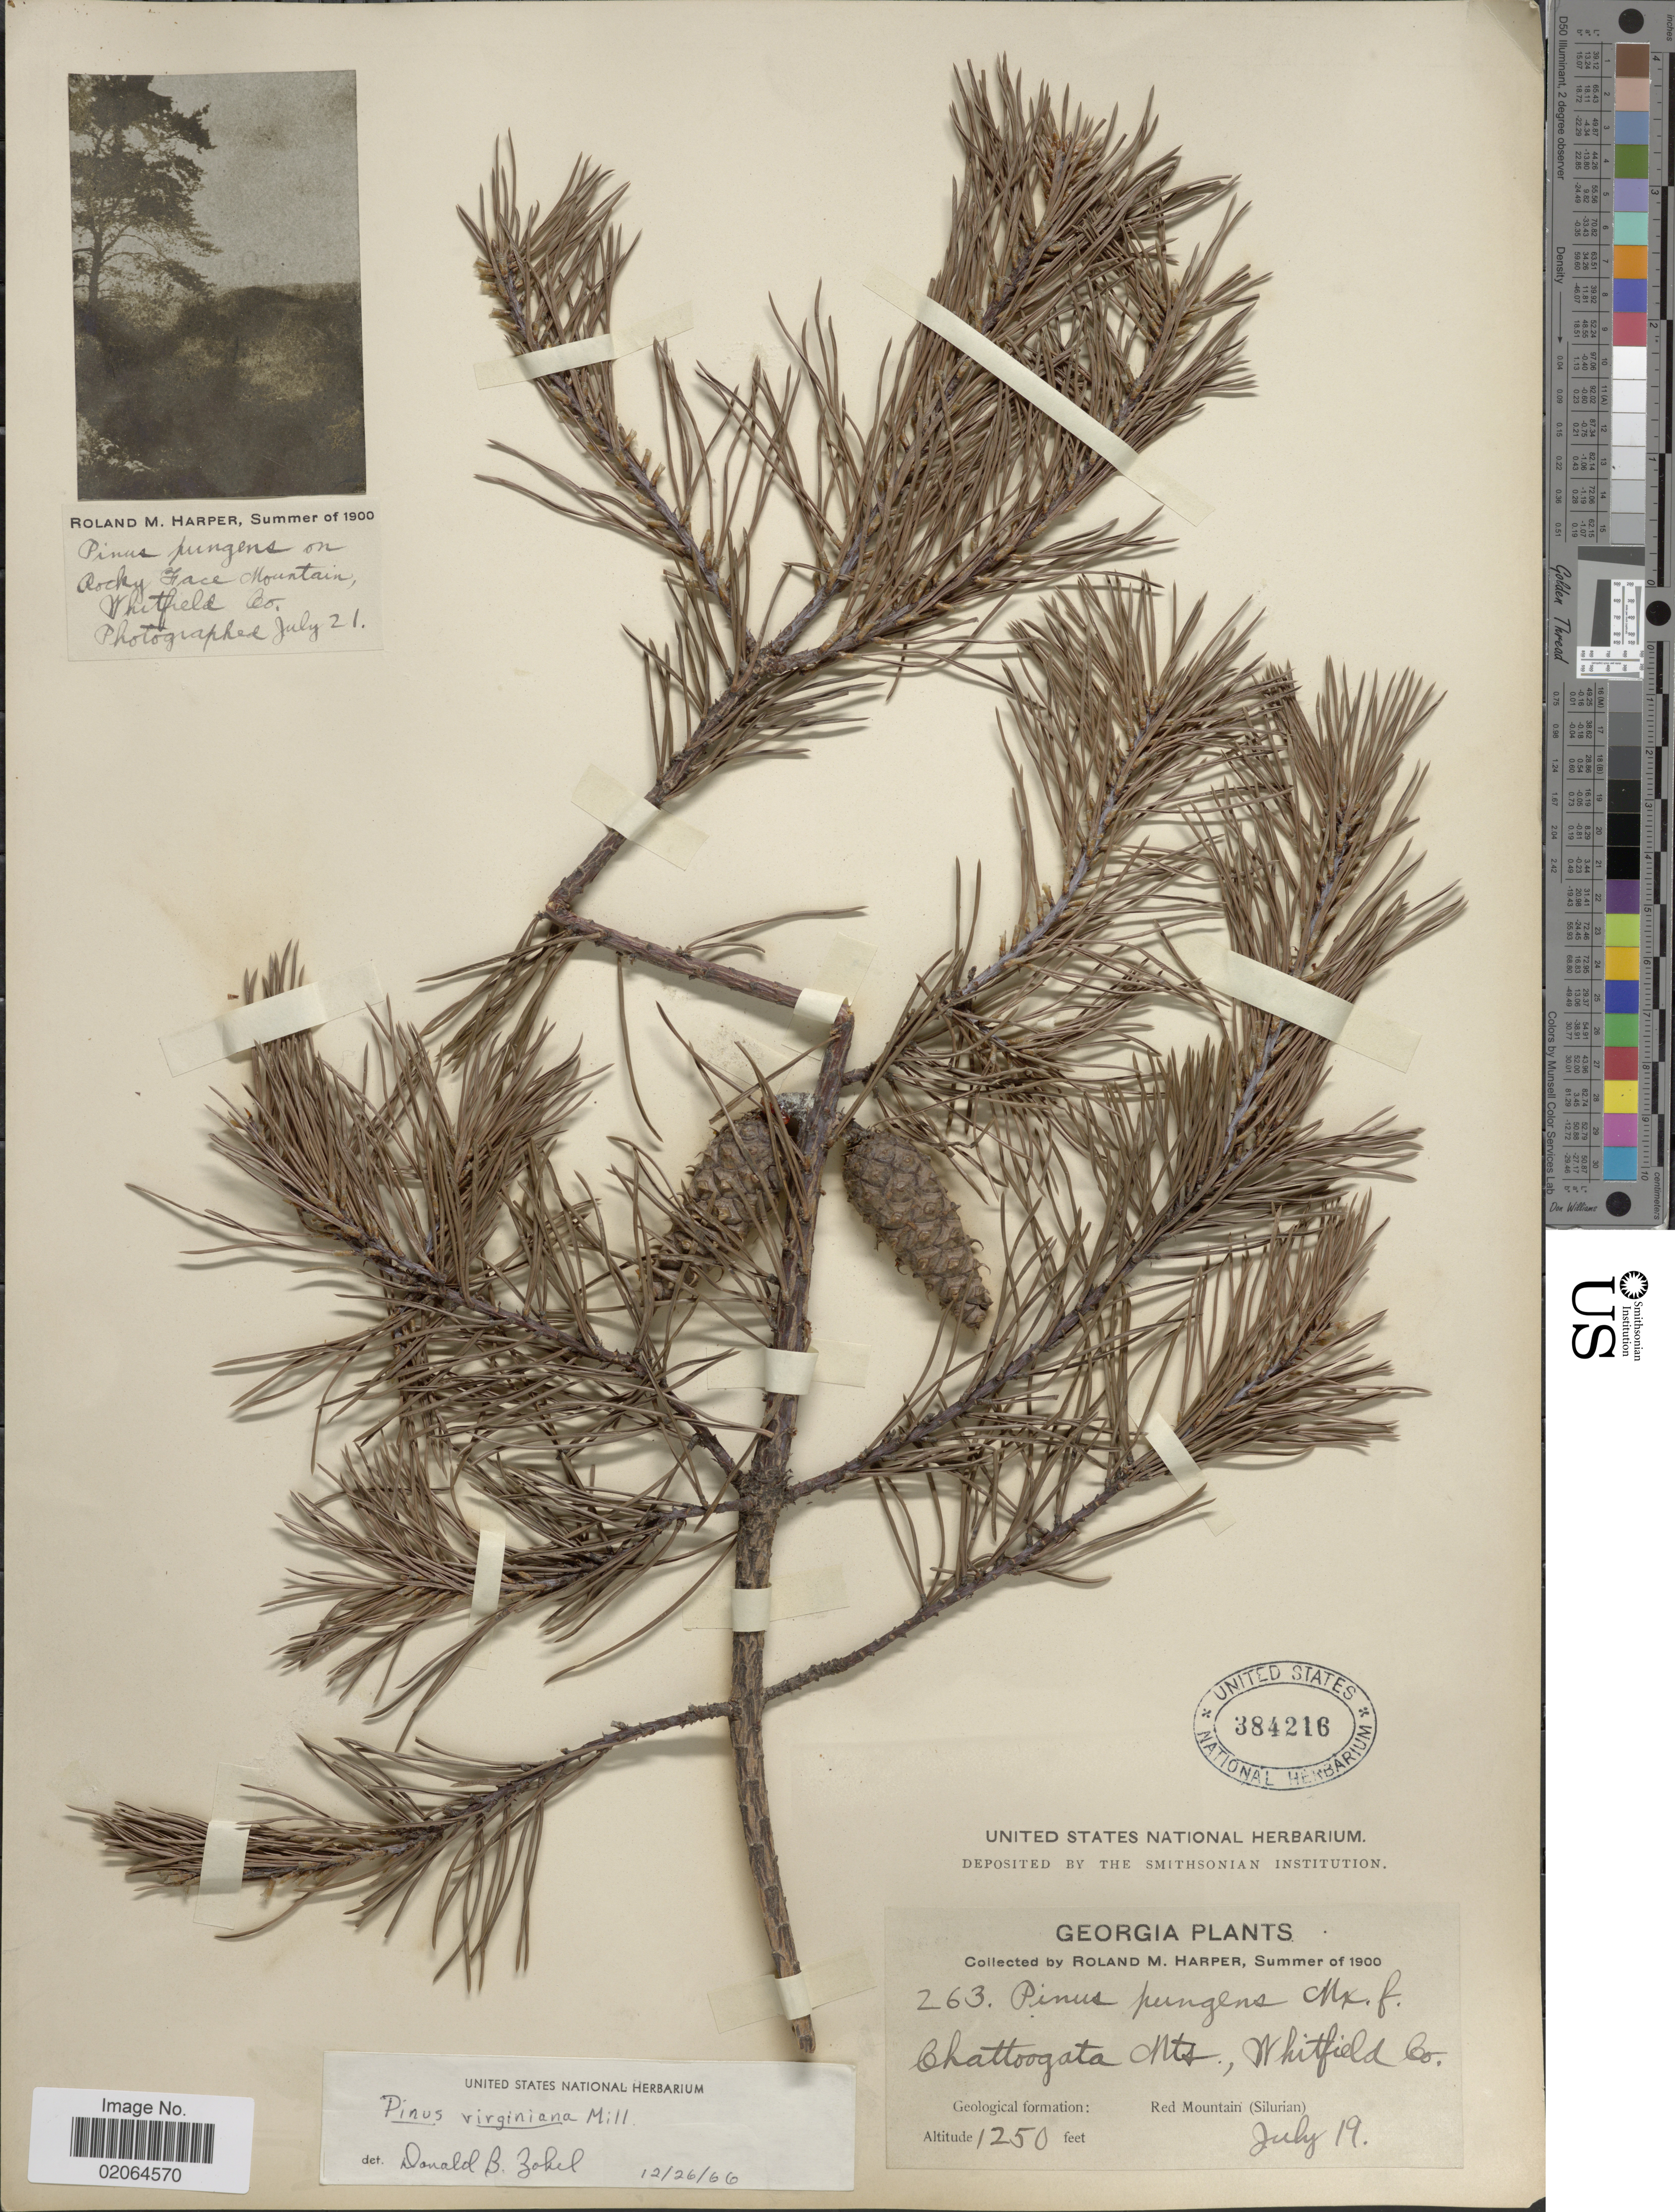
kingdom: Plantae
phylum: Tracheophyta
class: Pinopsida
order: Pinales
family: Pinaceae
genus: Pinus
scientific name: Pinus pungens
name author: Lamb.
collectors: R. M. Harper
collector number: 263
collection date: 1900-07-19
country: United States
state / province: Georgia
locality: Georgia, Chattoogata Mts.Whitfield Co. Red Mountain (Silurian)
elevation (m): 381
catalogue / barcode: US 384216